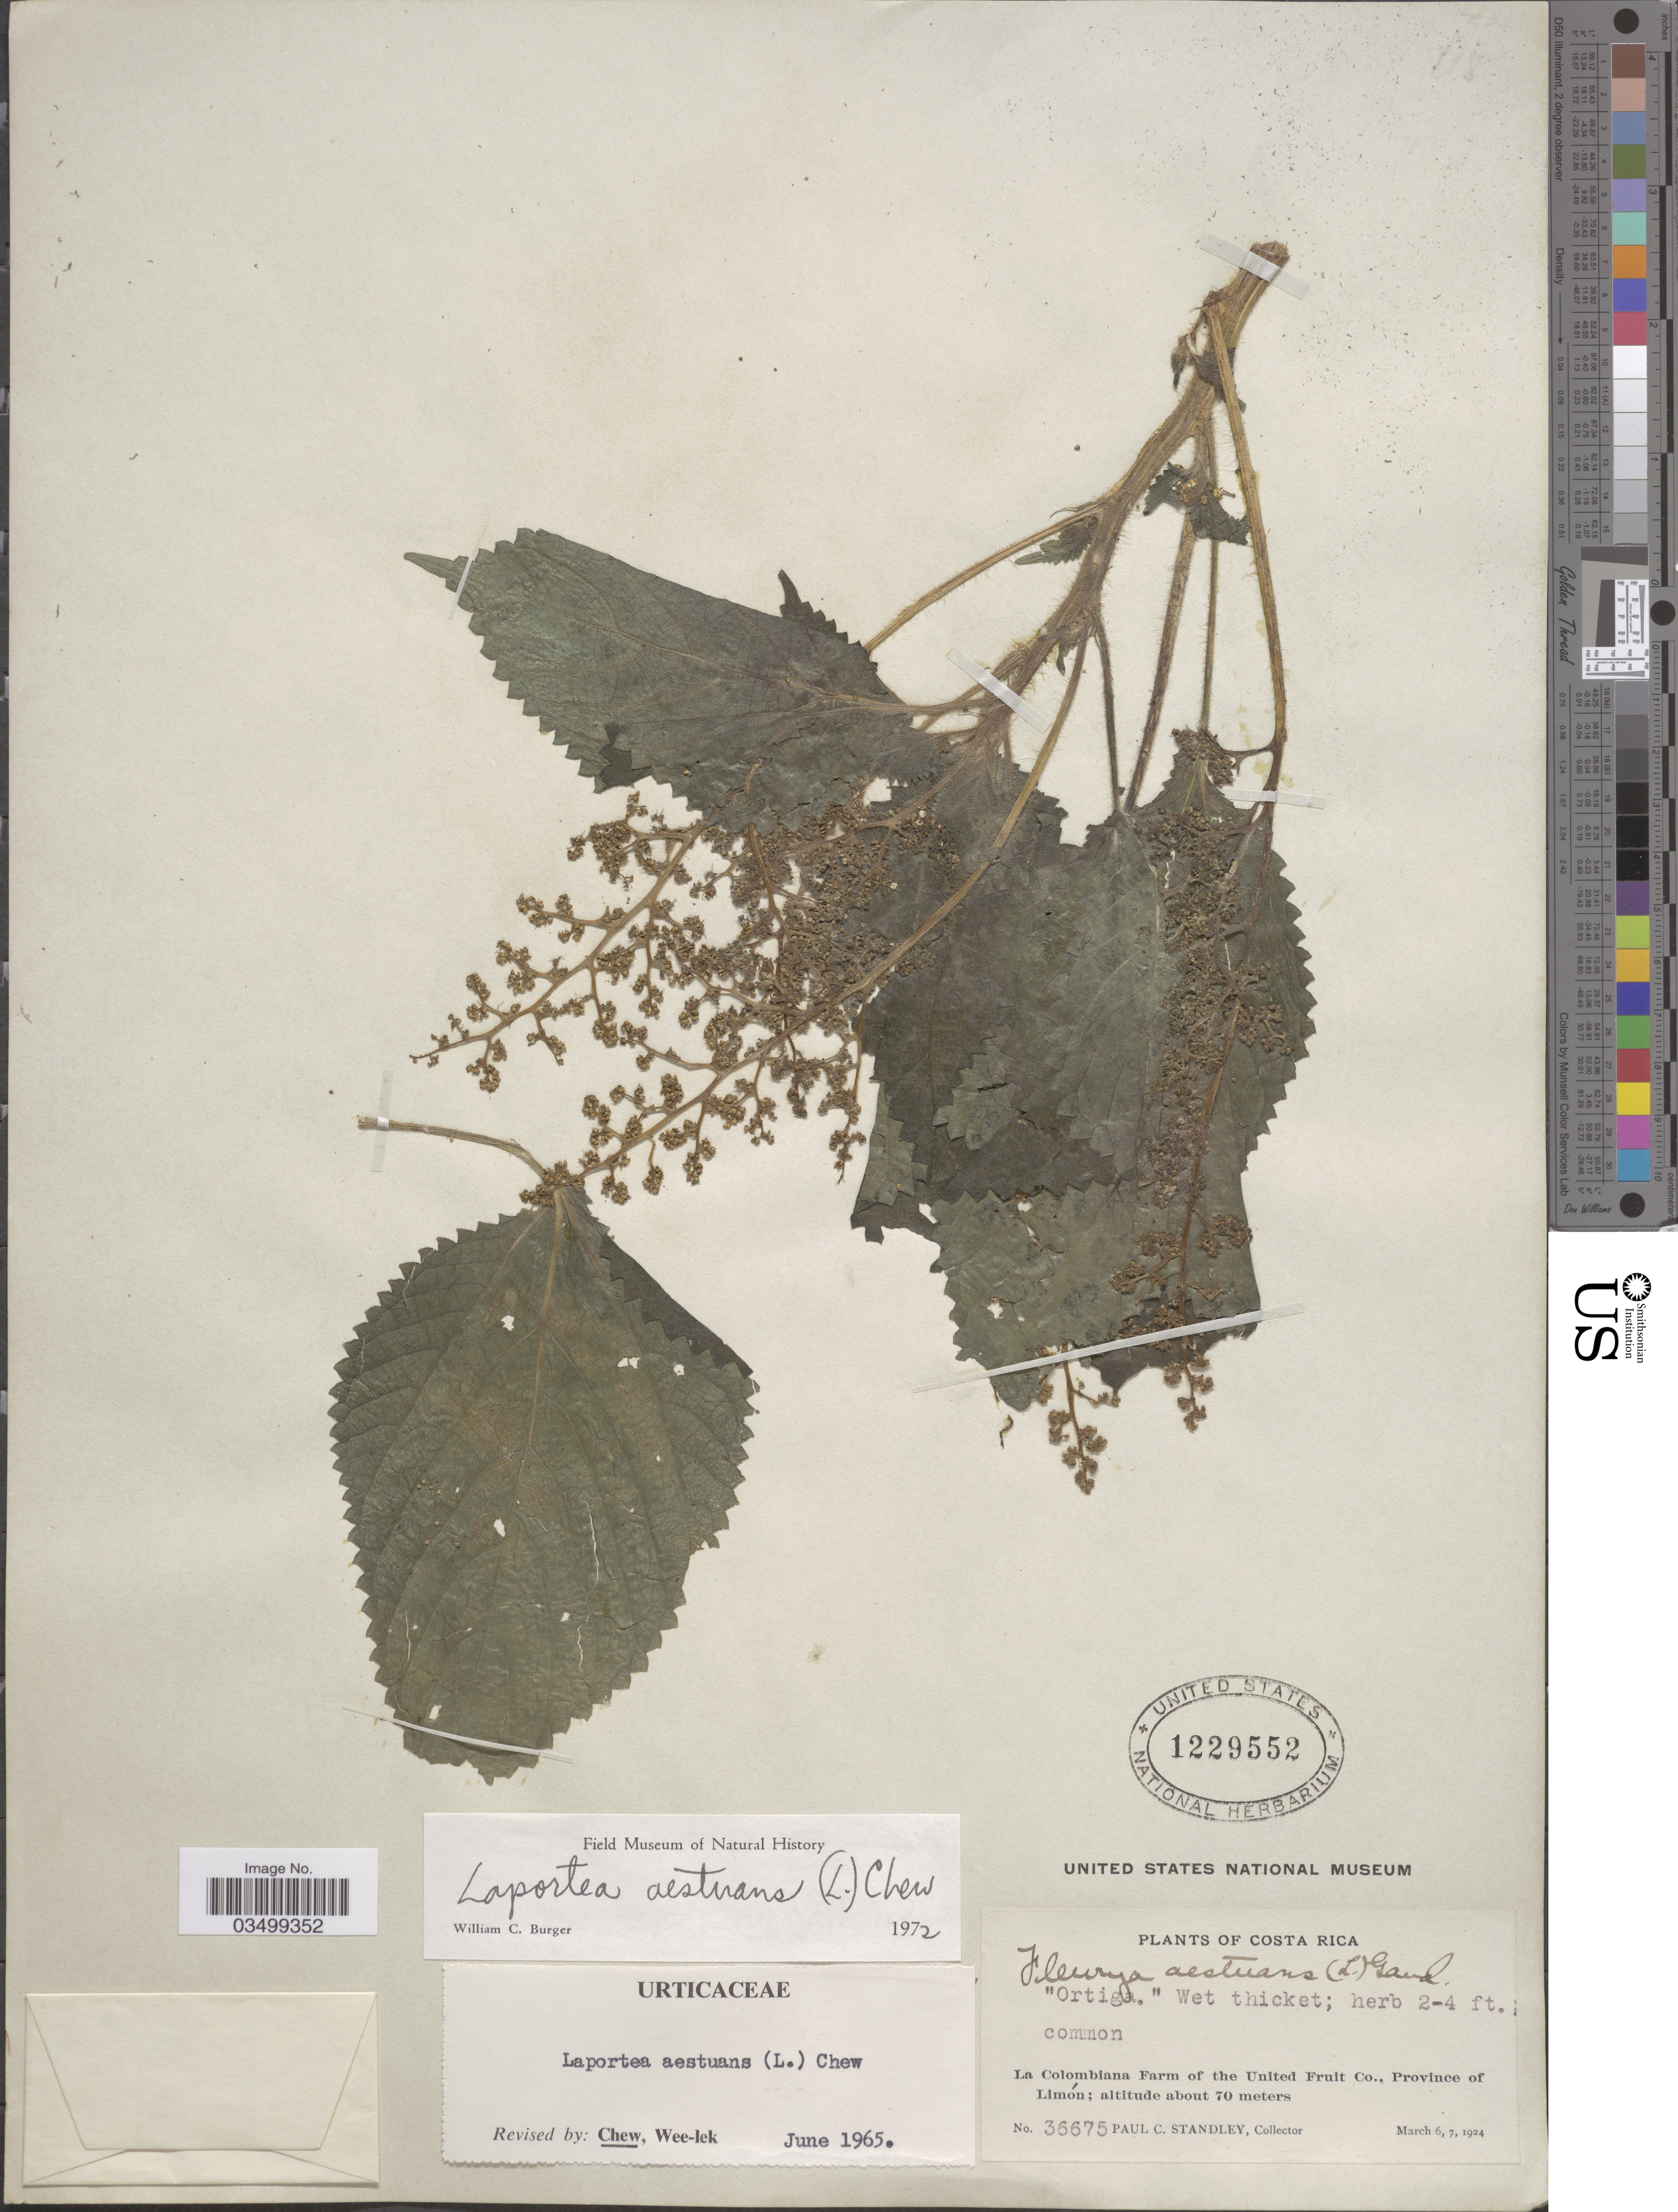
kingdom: Plantae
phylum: Tracheophyta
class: Magnoliopsida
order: Rosales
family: Urticaceae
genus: Laportea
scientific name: Laportea aestuans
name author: (L.) Chew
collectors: P. C. Standley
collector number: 36675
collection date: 1924-03-06/1924-03-07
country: Costa Rica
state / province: Limón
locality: La Colombiana Farm of the United Fruit Co.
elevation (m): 70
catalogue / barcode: US 1229552